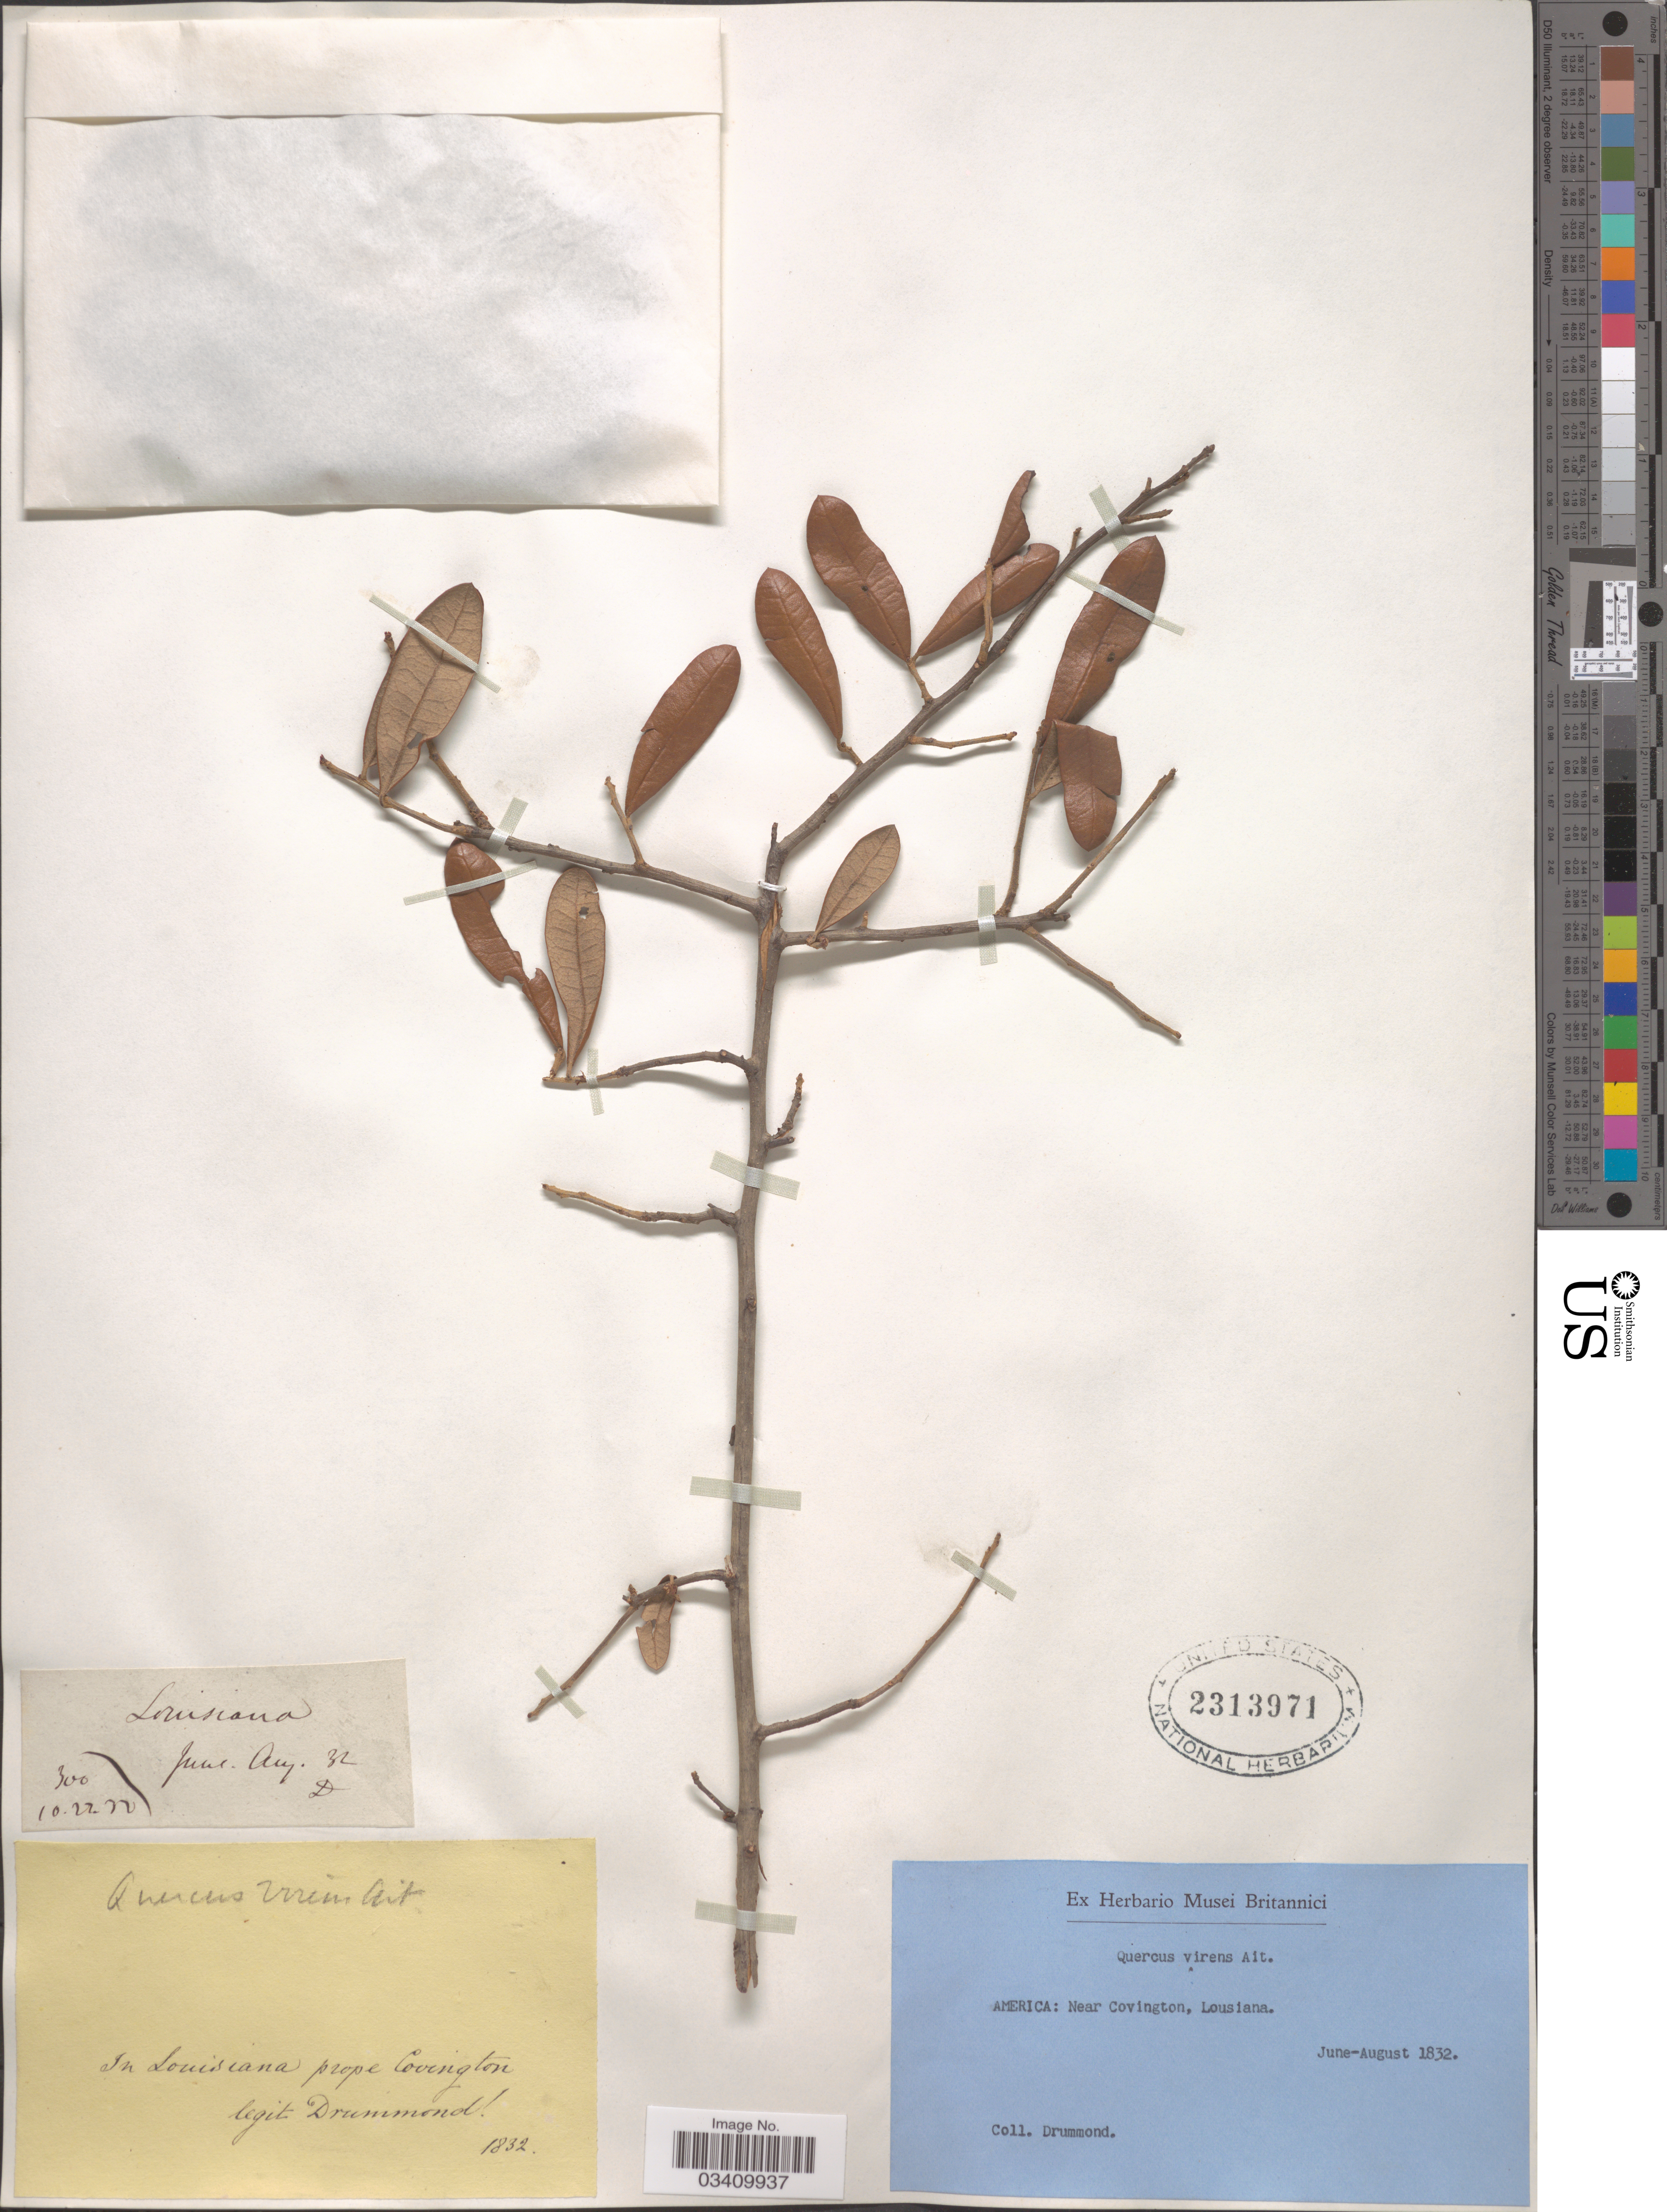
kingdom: Plantae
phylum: Tracheophyta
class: Magnoliopsida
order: Fagales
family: Fagaceae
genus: Quercus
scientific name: Quercus sp.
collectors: -. Drummond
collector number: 300?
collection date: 1832-06/1832-08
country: United States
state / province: Louisiana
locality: Prope Covington. Near Covington.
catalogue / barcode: US 2313971